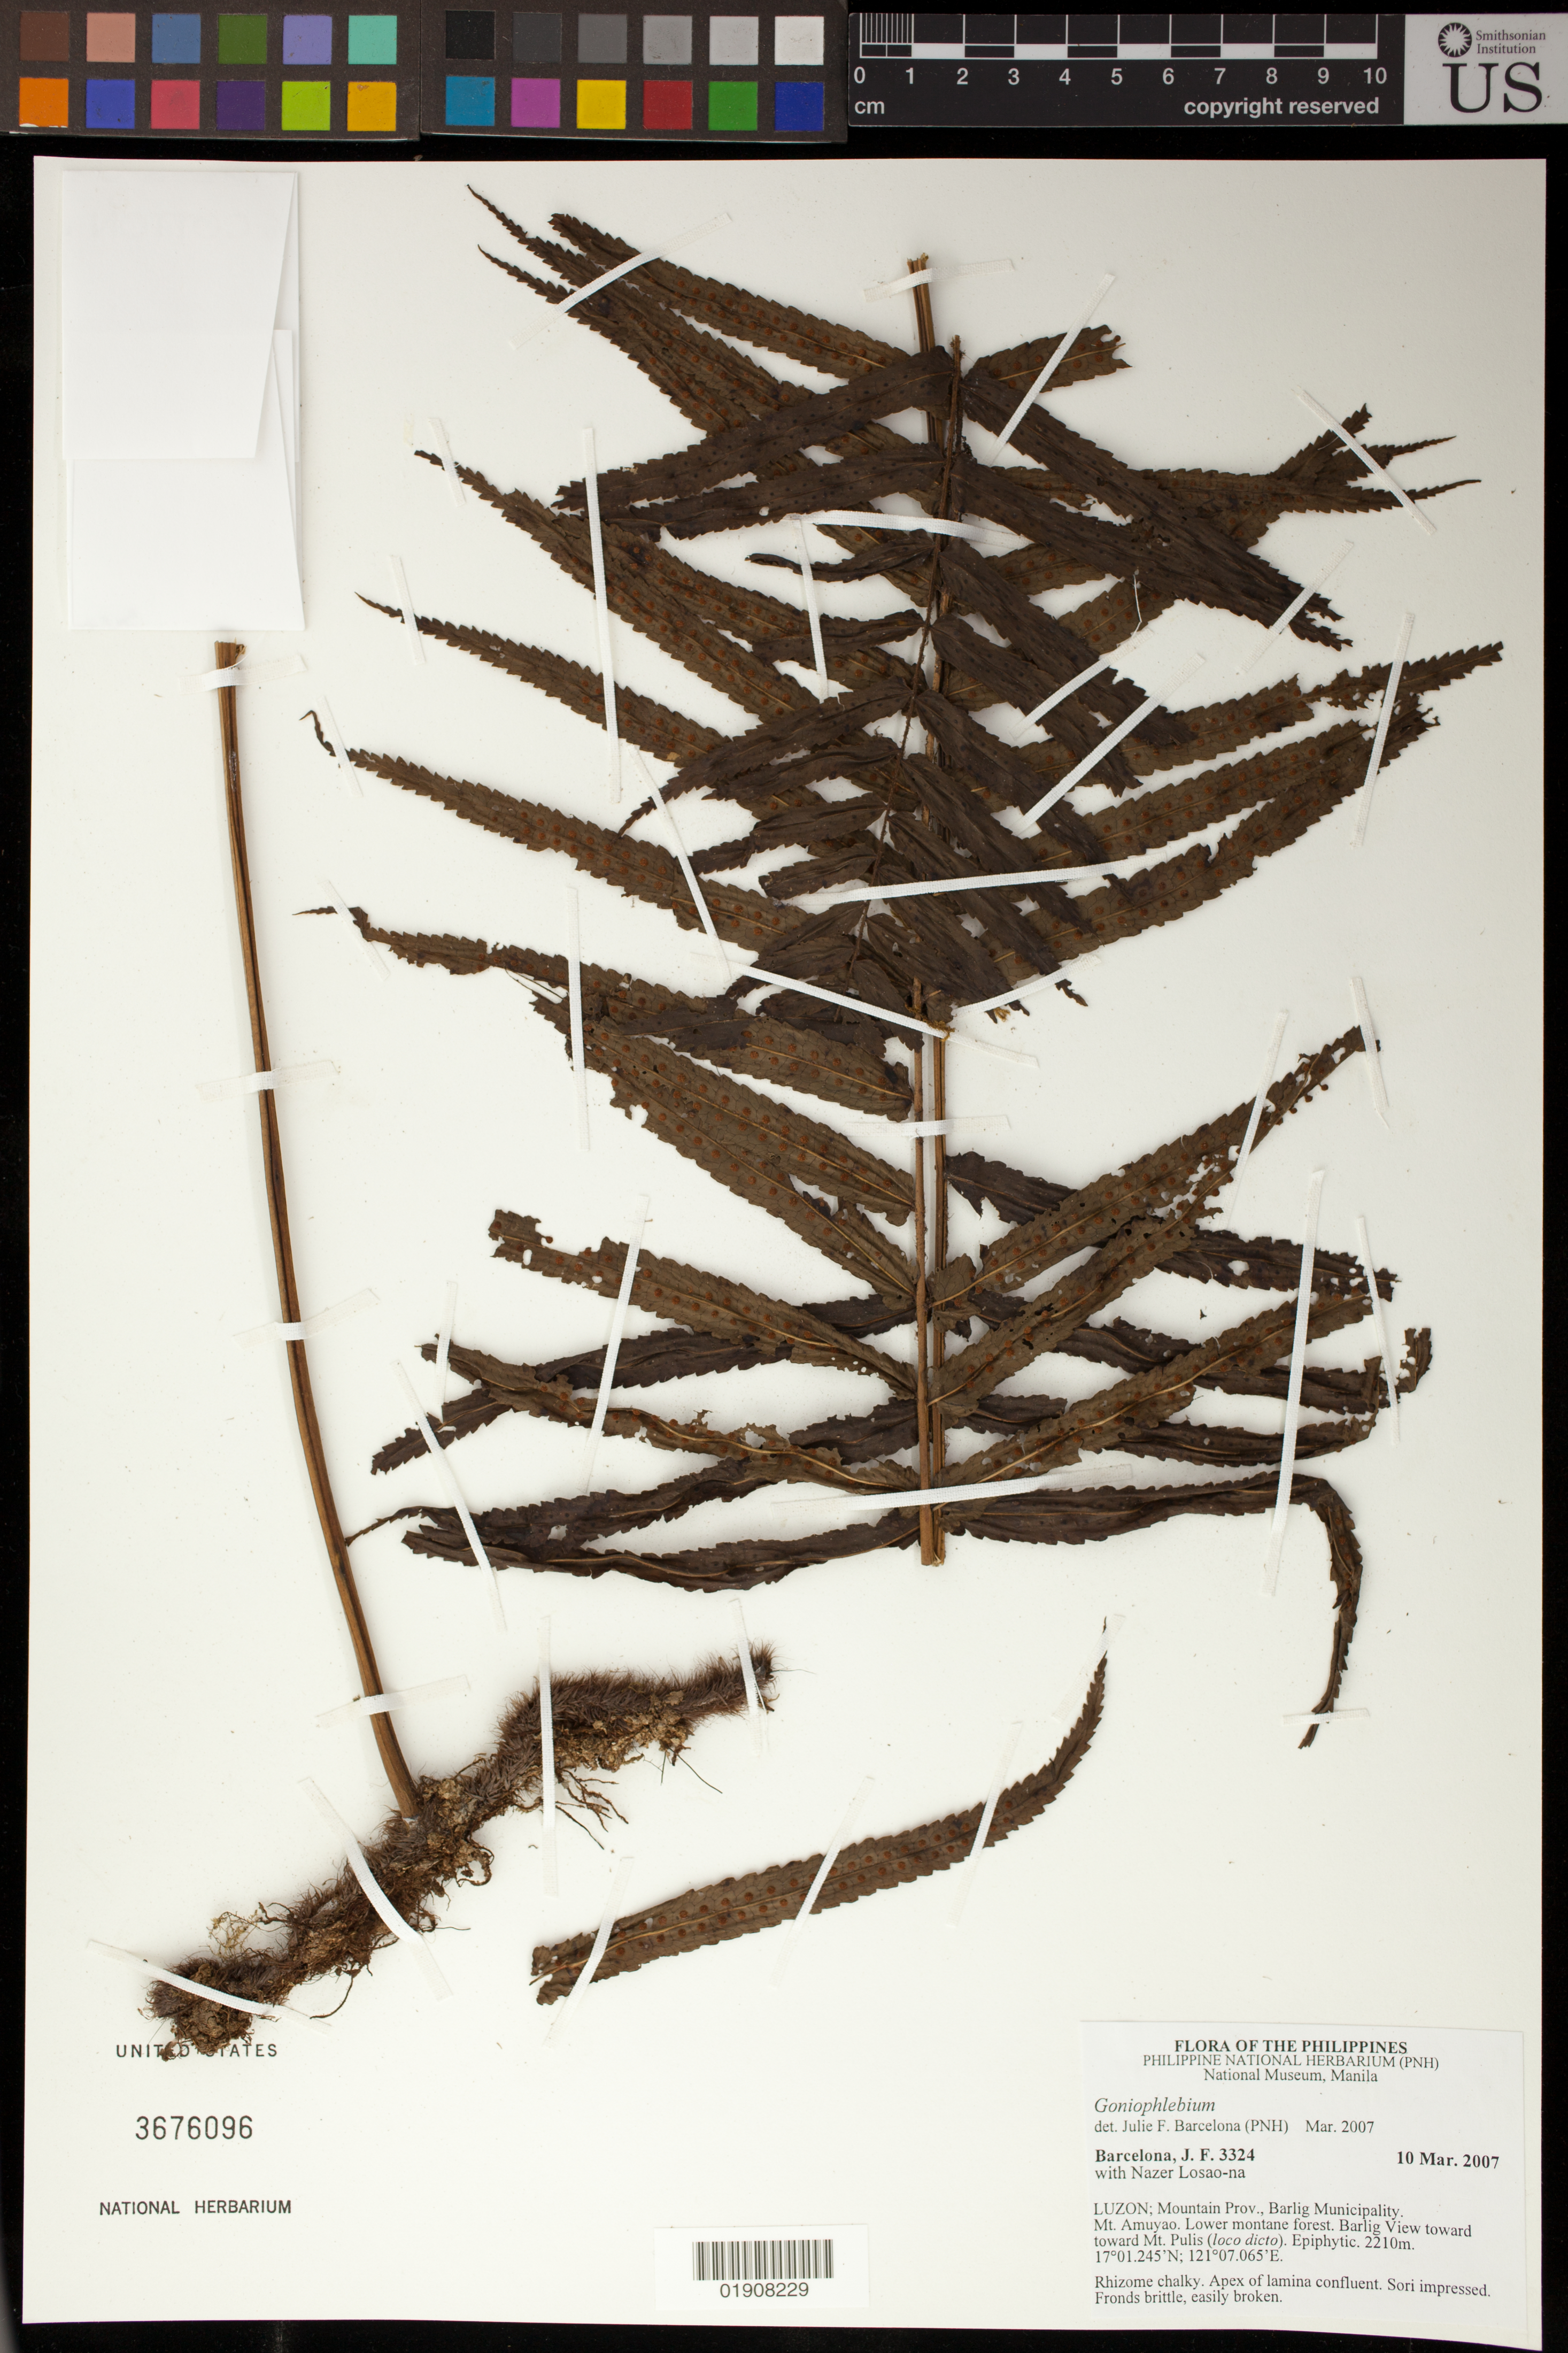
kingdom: Plantae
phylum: Tracheophyta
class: Polypodiopsida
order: Polypodiales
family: Polypodiaceae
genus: Goniophlebium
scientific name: Goniophlebium sp.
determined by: Barcelona, J. F.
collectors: J. F. Barcelona & N. Losao-na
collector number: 3324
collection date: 2007-03-10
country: Philippines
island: Luzon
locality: Luzon; Mountain Prov., Barlig Municipality. Mt. Amuyao. Lower montane forest. Barlig View toward Mt. Pulis (loco dicto)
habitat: Lower montane forest.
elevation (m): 2210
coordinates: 17 01.245 N, 121 07.065 E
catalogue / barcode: US 3676096